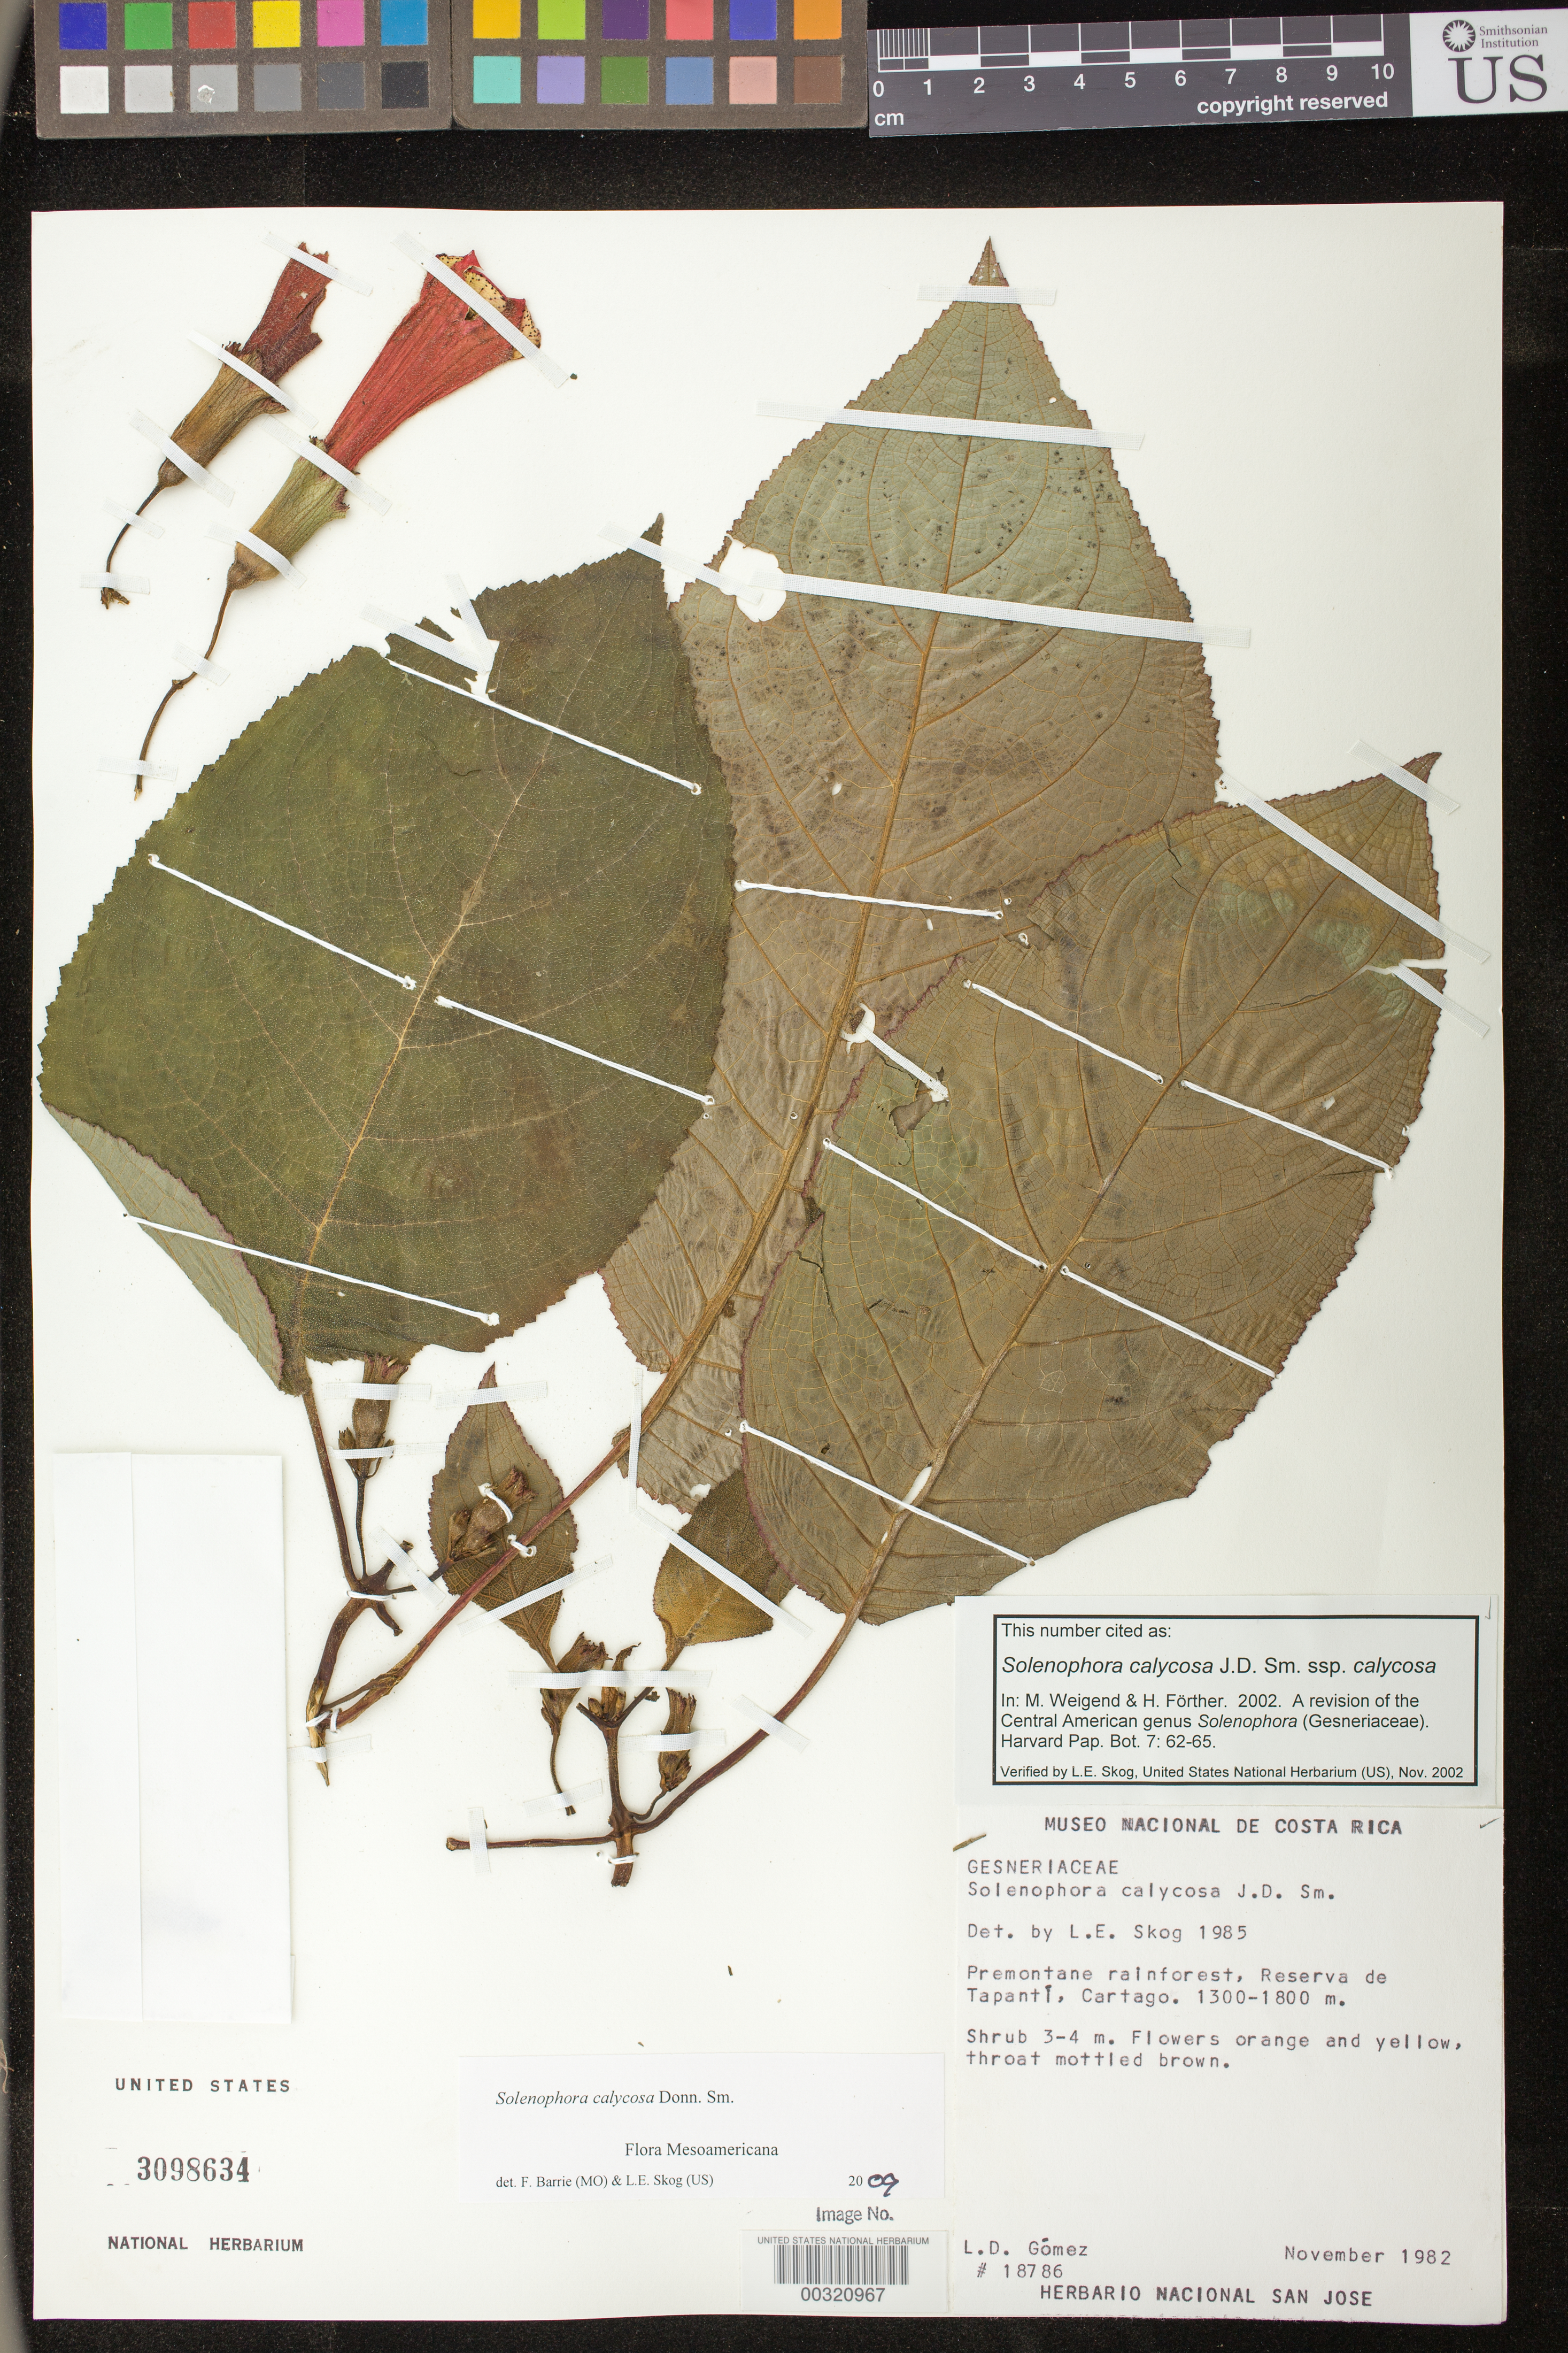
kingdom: Plantae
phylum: Tracheophyta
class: Magnoliopsida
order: Lamiales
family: Gesneriaceae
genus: Solenophora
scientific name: Solenophora calycosa Donn. Sm. subsp. calycosa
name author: (Donn. Sm.) Donn. Sm.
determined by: Weigend; Förther, Harald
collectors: L. D. Gómez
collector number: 18786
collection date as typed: Nov 1982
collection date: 1982-11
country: Costa Rica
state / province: Cartago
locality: Reserva de Tapantí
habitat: Premontane rainforest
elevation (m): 1300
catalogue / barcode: US 3098634